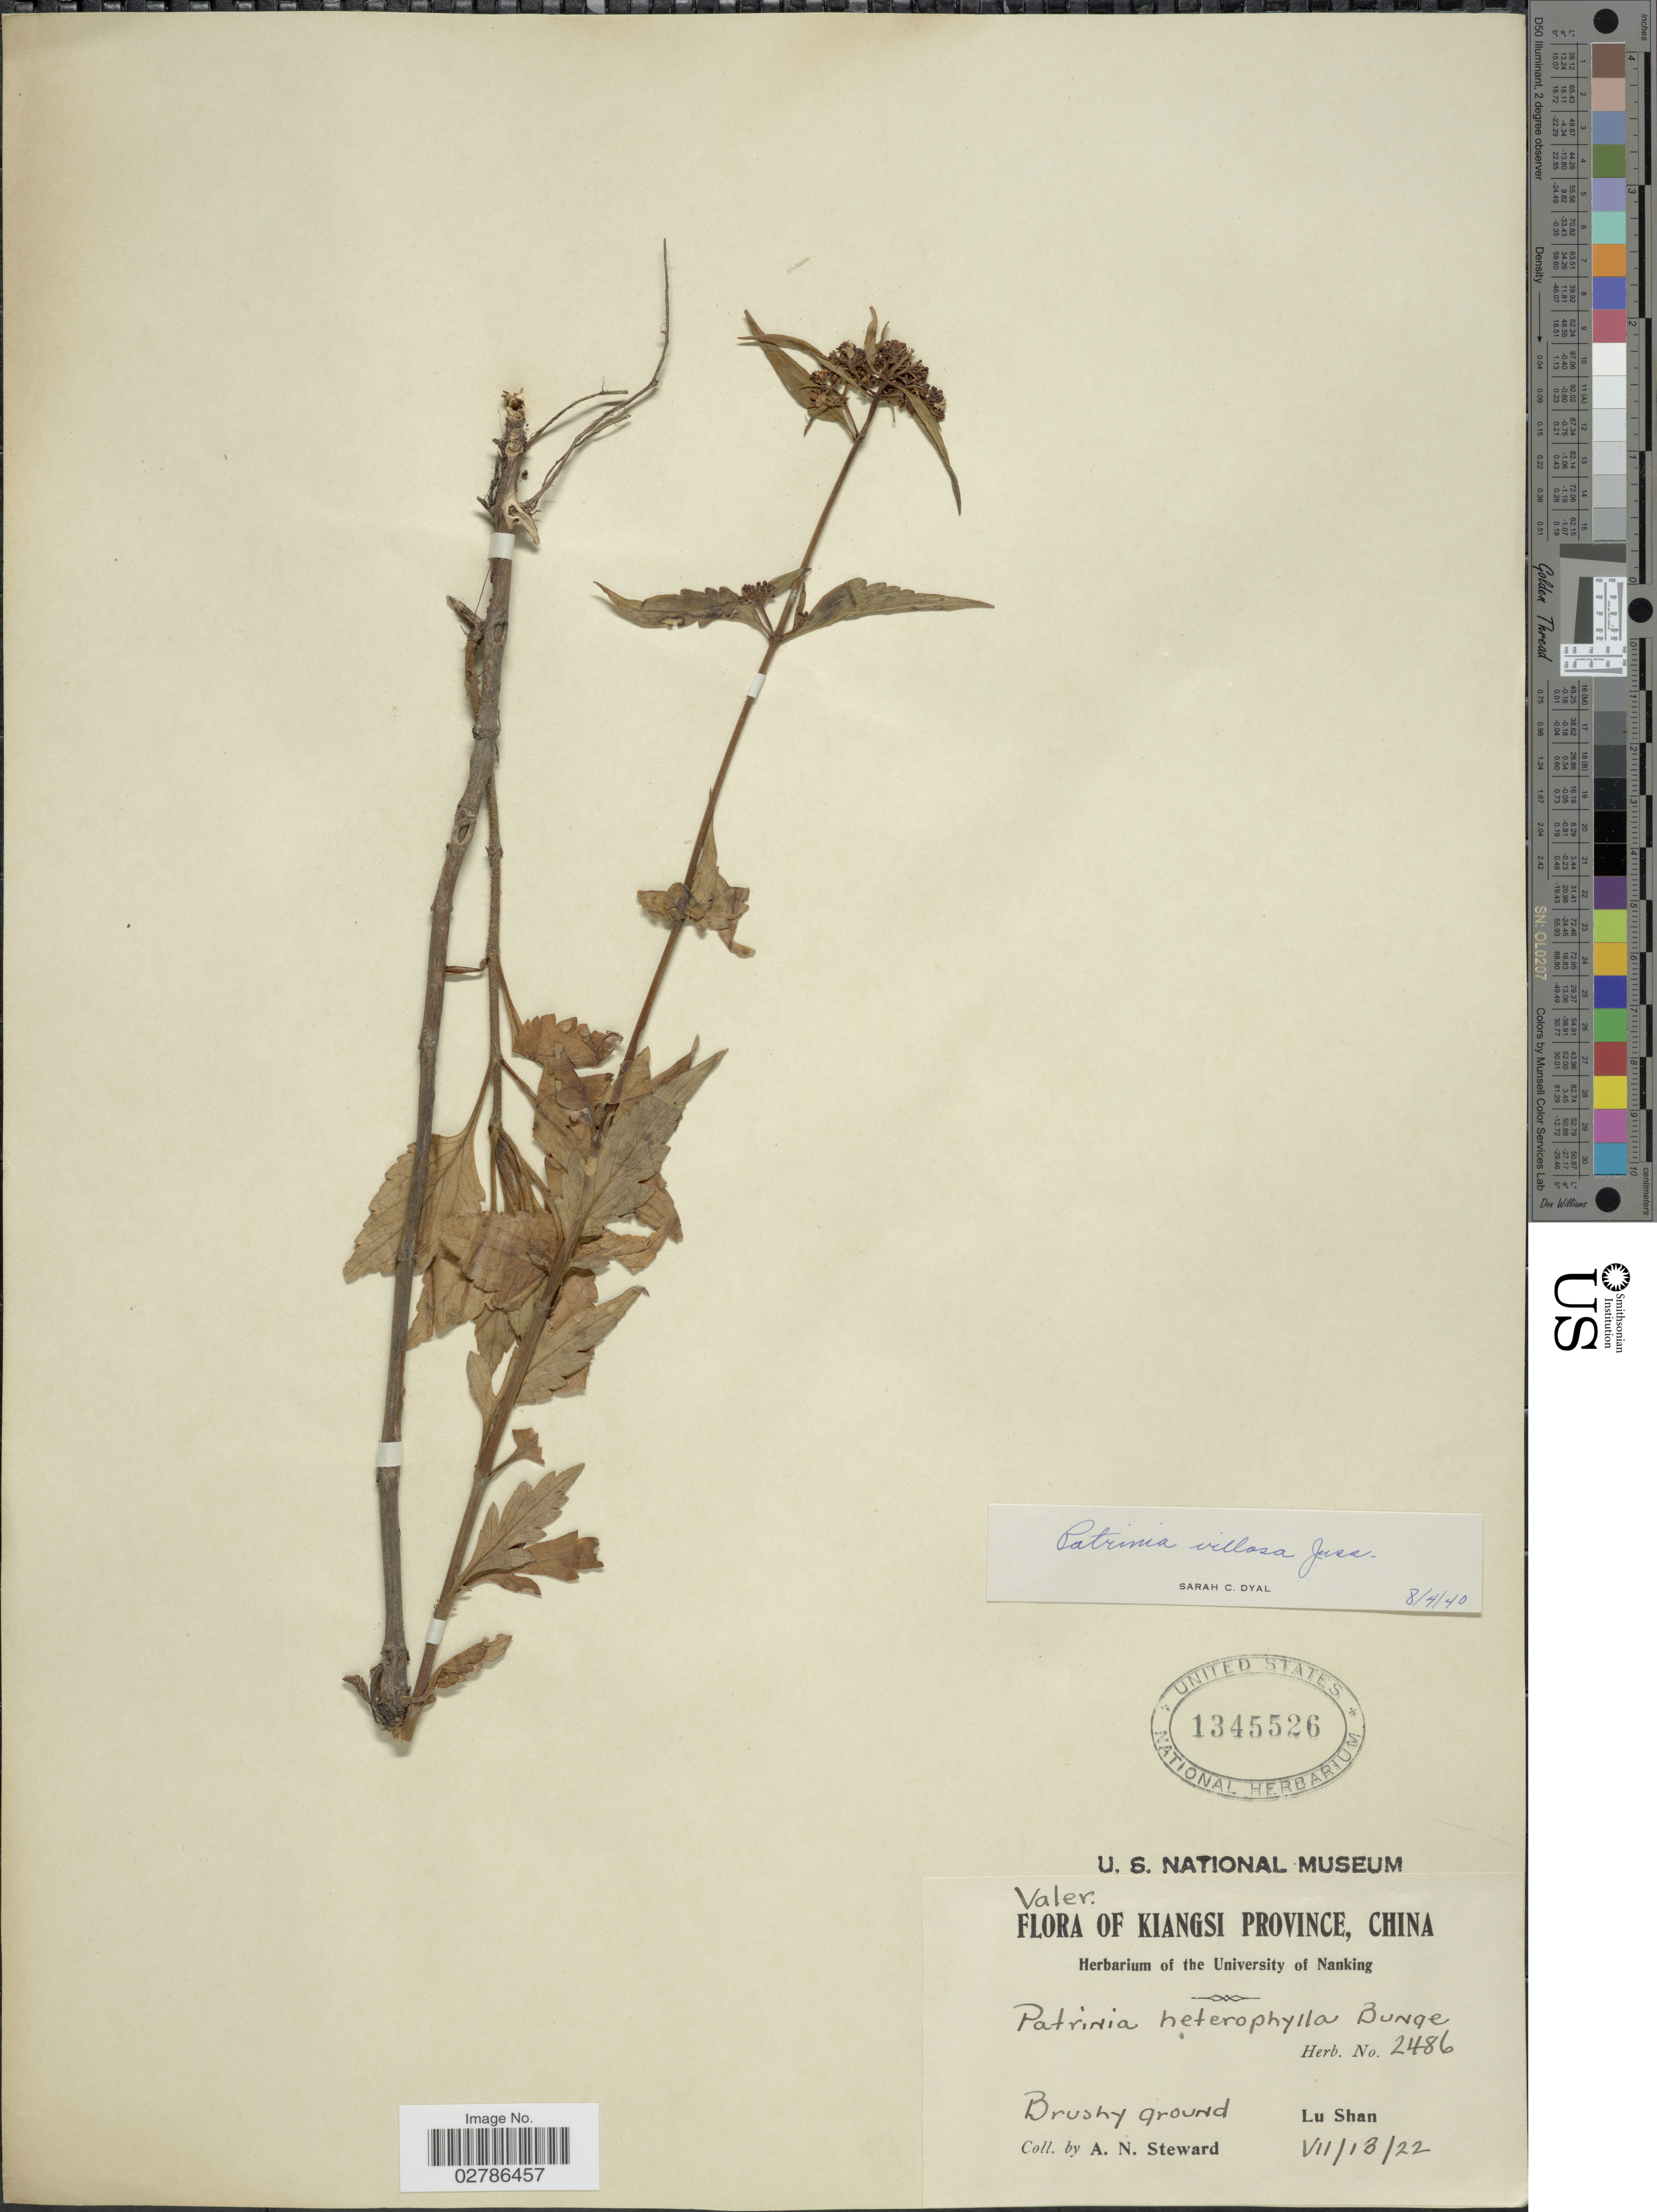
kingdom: Plantae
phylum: Tracheophyta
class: Magnoliopsida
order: Dipsacales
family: Caprifoliaceae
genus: Patrinia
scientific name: Patrinia villosa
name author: (Thunb.) Dufr.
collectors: A. N. Steward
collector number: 2486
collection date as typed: Transcribed d/m/y: 13/7/22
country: China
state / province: Jiangxi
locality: Kiangsi Province, Lu Shan, Bushy ground.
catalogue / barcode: US 1345526